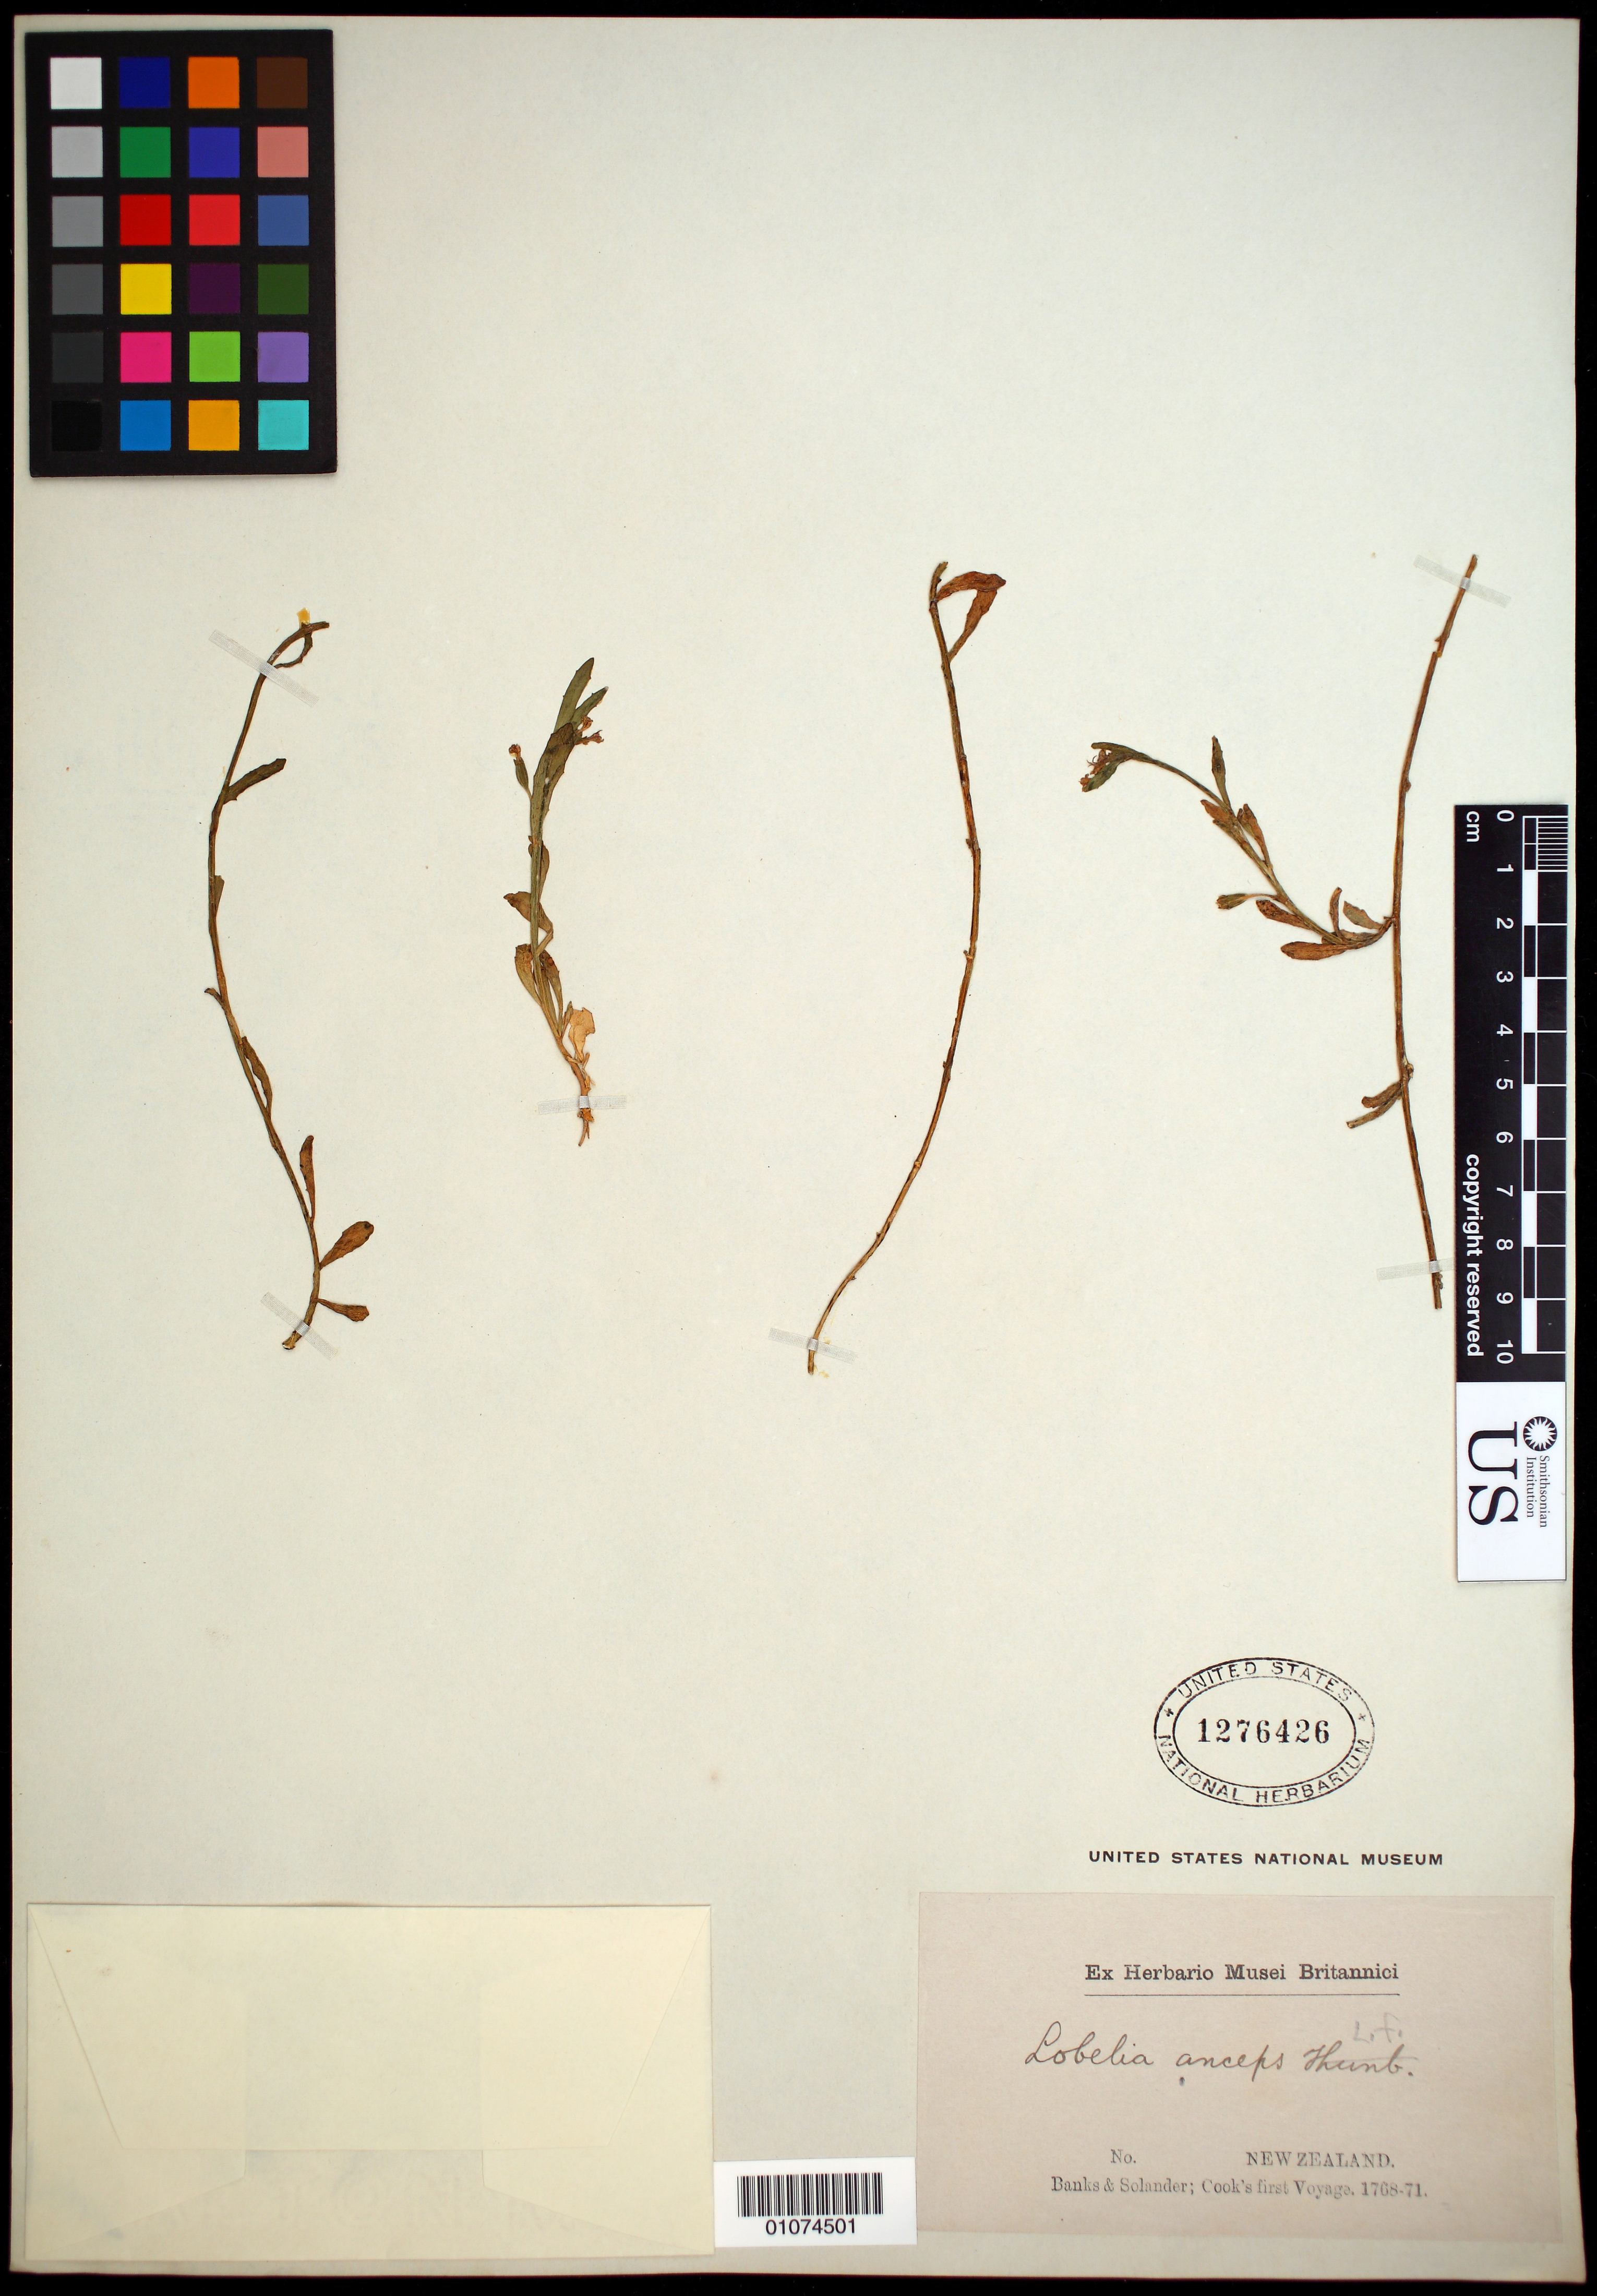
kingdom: Plantae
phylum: Tracheophyta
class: Magnoliopsida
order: Asterales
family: Campanulaceae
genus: Lobelia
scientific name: Lobelia anceps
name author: L. f.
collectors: J. Banks & D. C. Solander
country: New Zealand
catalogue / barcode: US 1276426